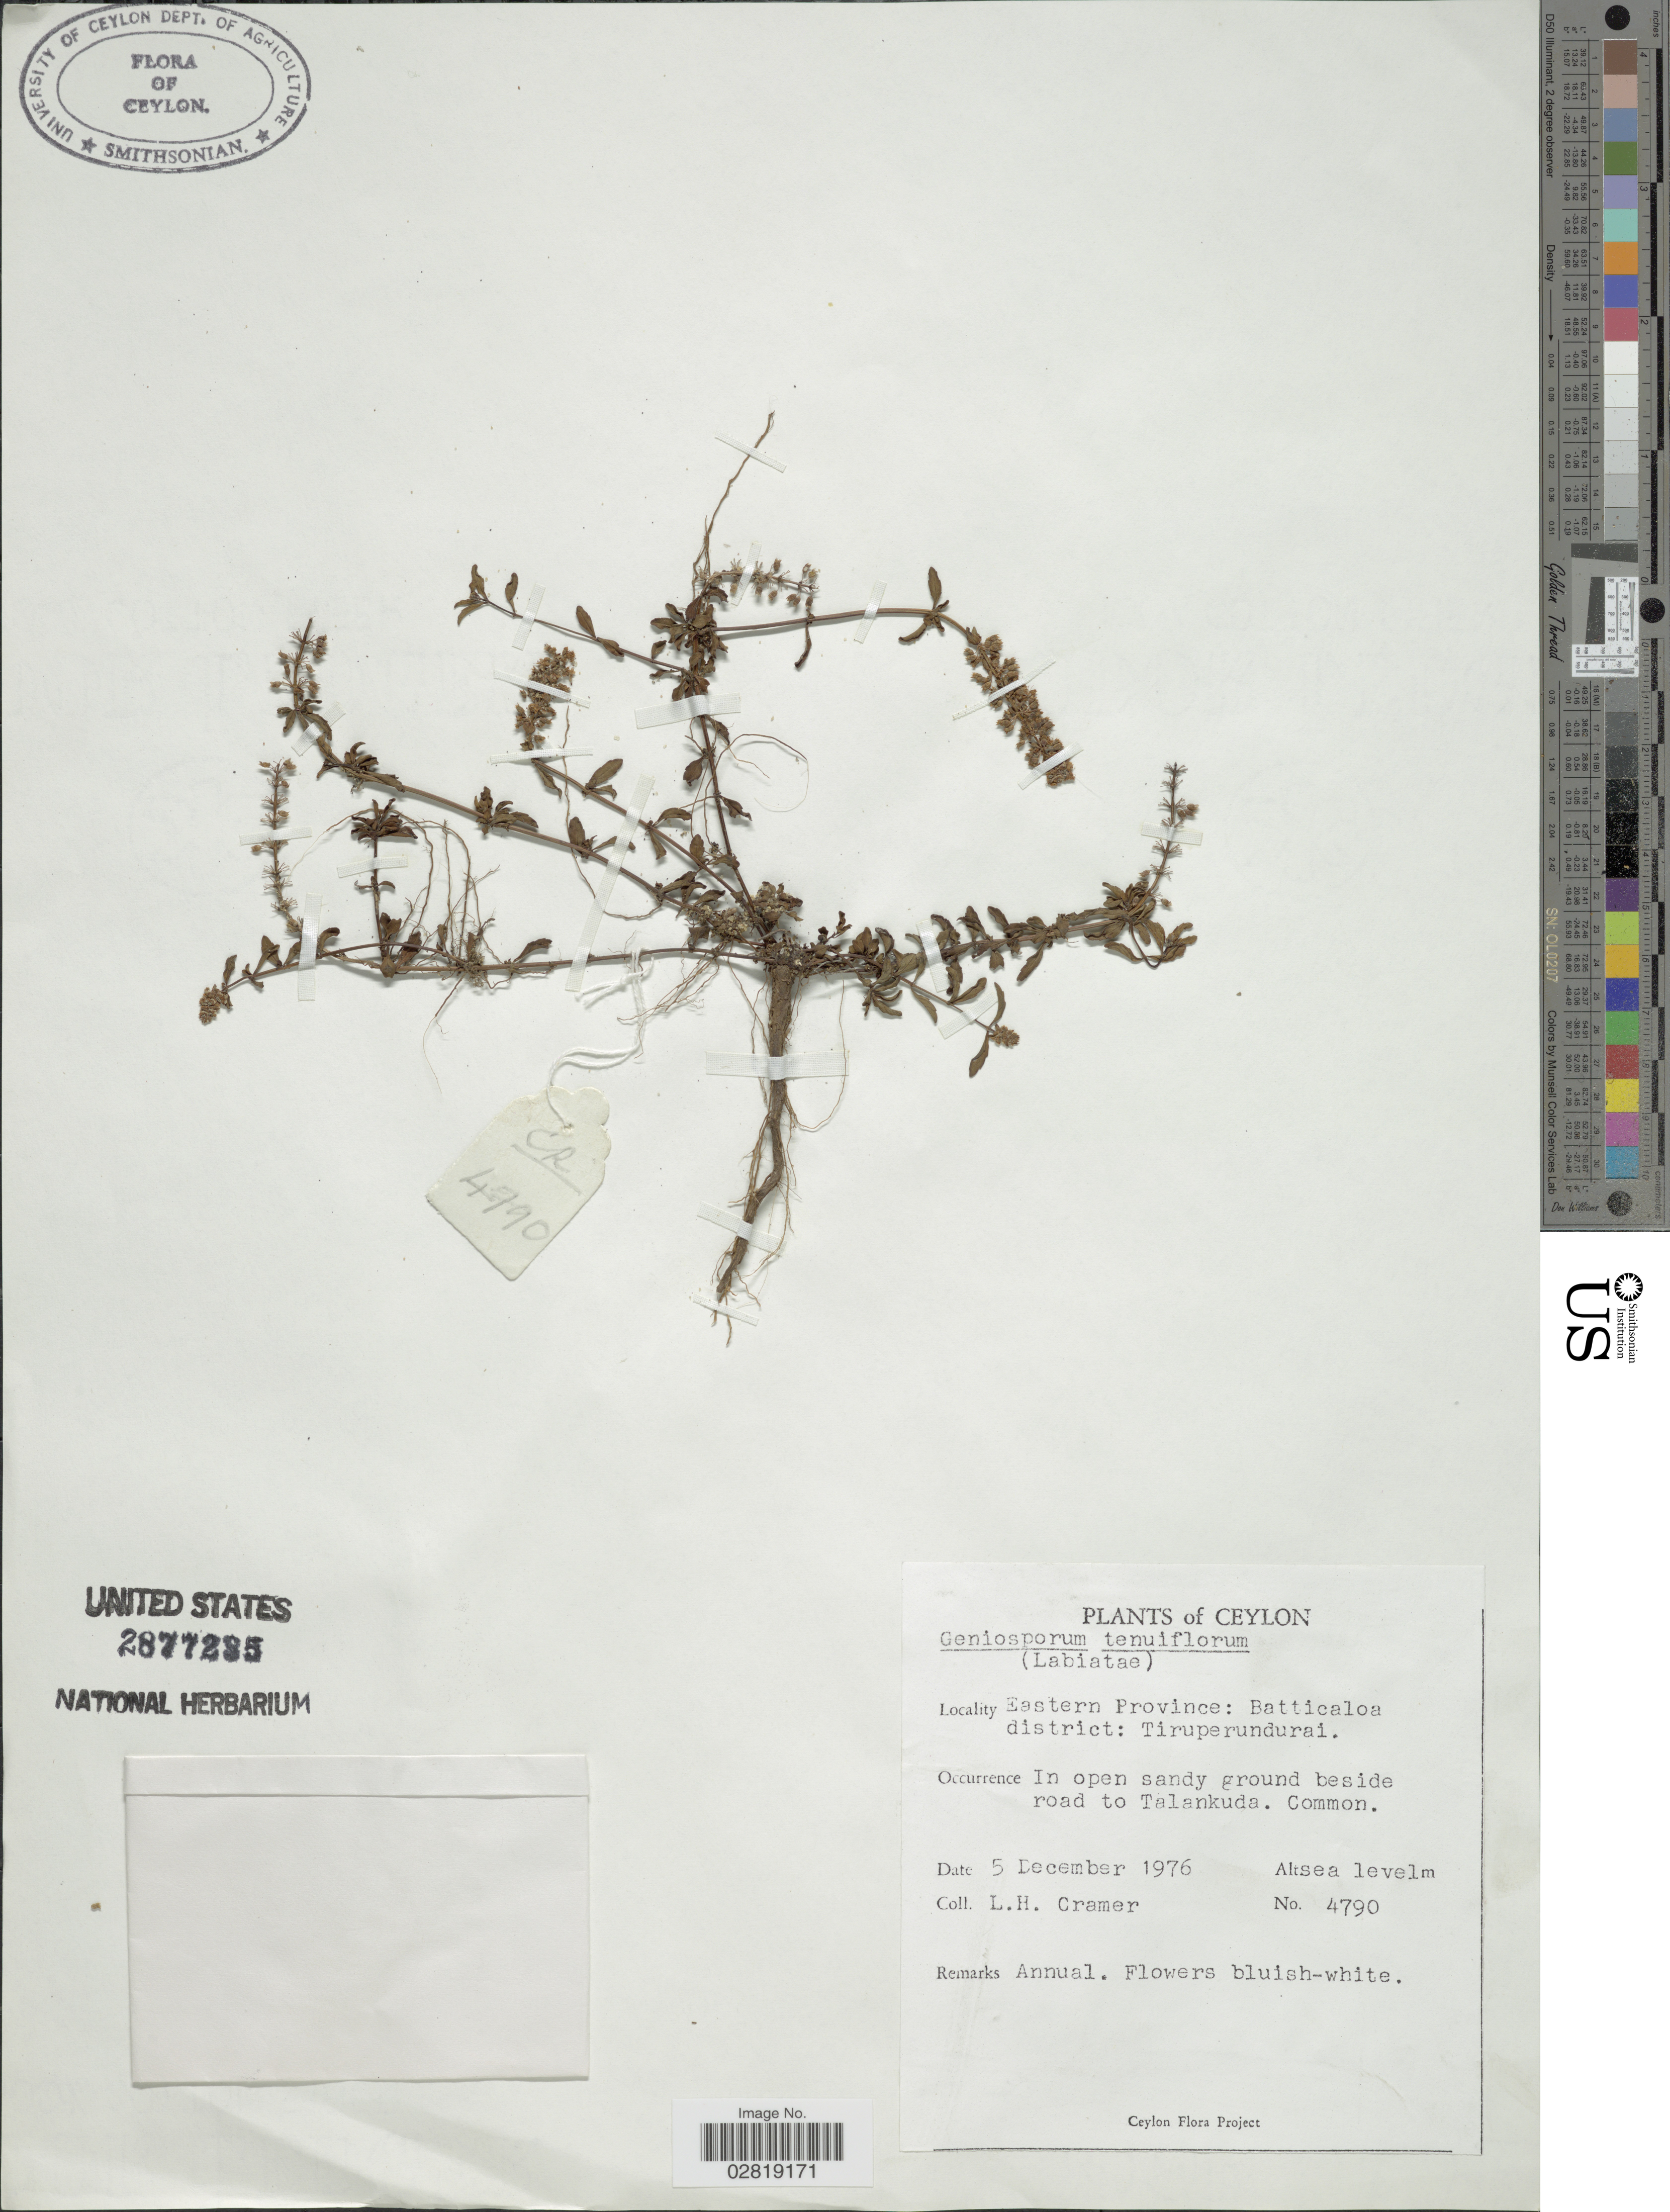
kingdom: Plantae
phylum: Tracheophyta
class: Magnoliopsida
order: Lamiales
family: Lamiaceae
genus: Geniosporum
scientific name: Geniosporum tenuiflorum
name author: (L.) Merr.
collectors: L. H. Cramer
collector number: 4790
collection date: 1976-12-05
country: Sri Lanka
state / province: Eastern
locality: Ceylon. Eastern Province: Batticaloa district: Tiruperundurai. In open sandy ground beside road to Talankuda.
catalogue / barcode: US 2877285